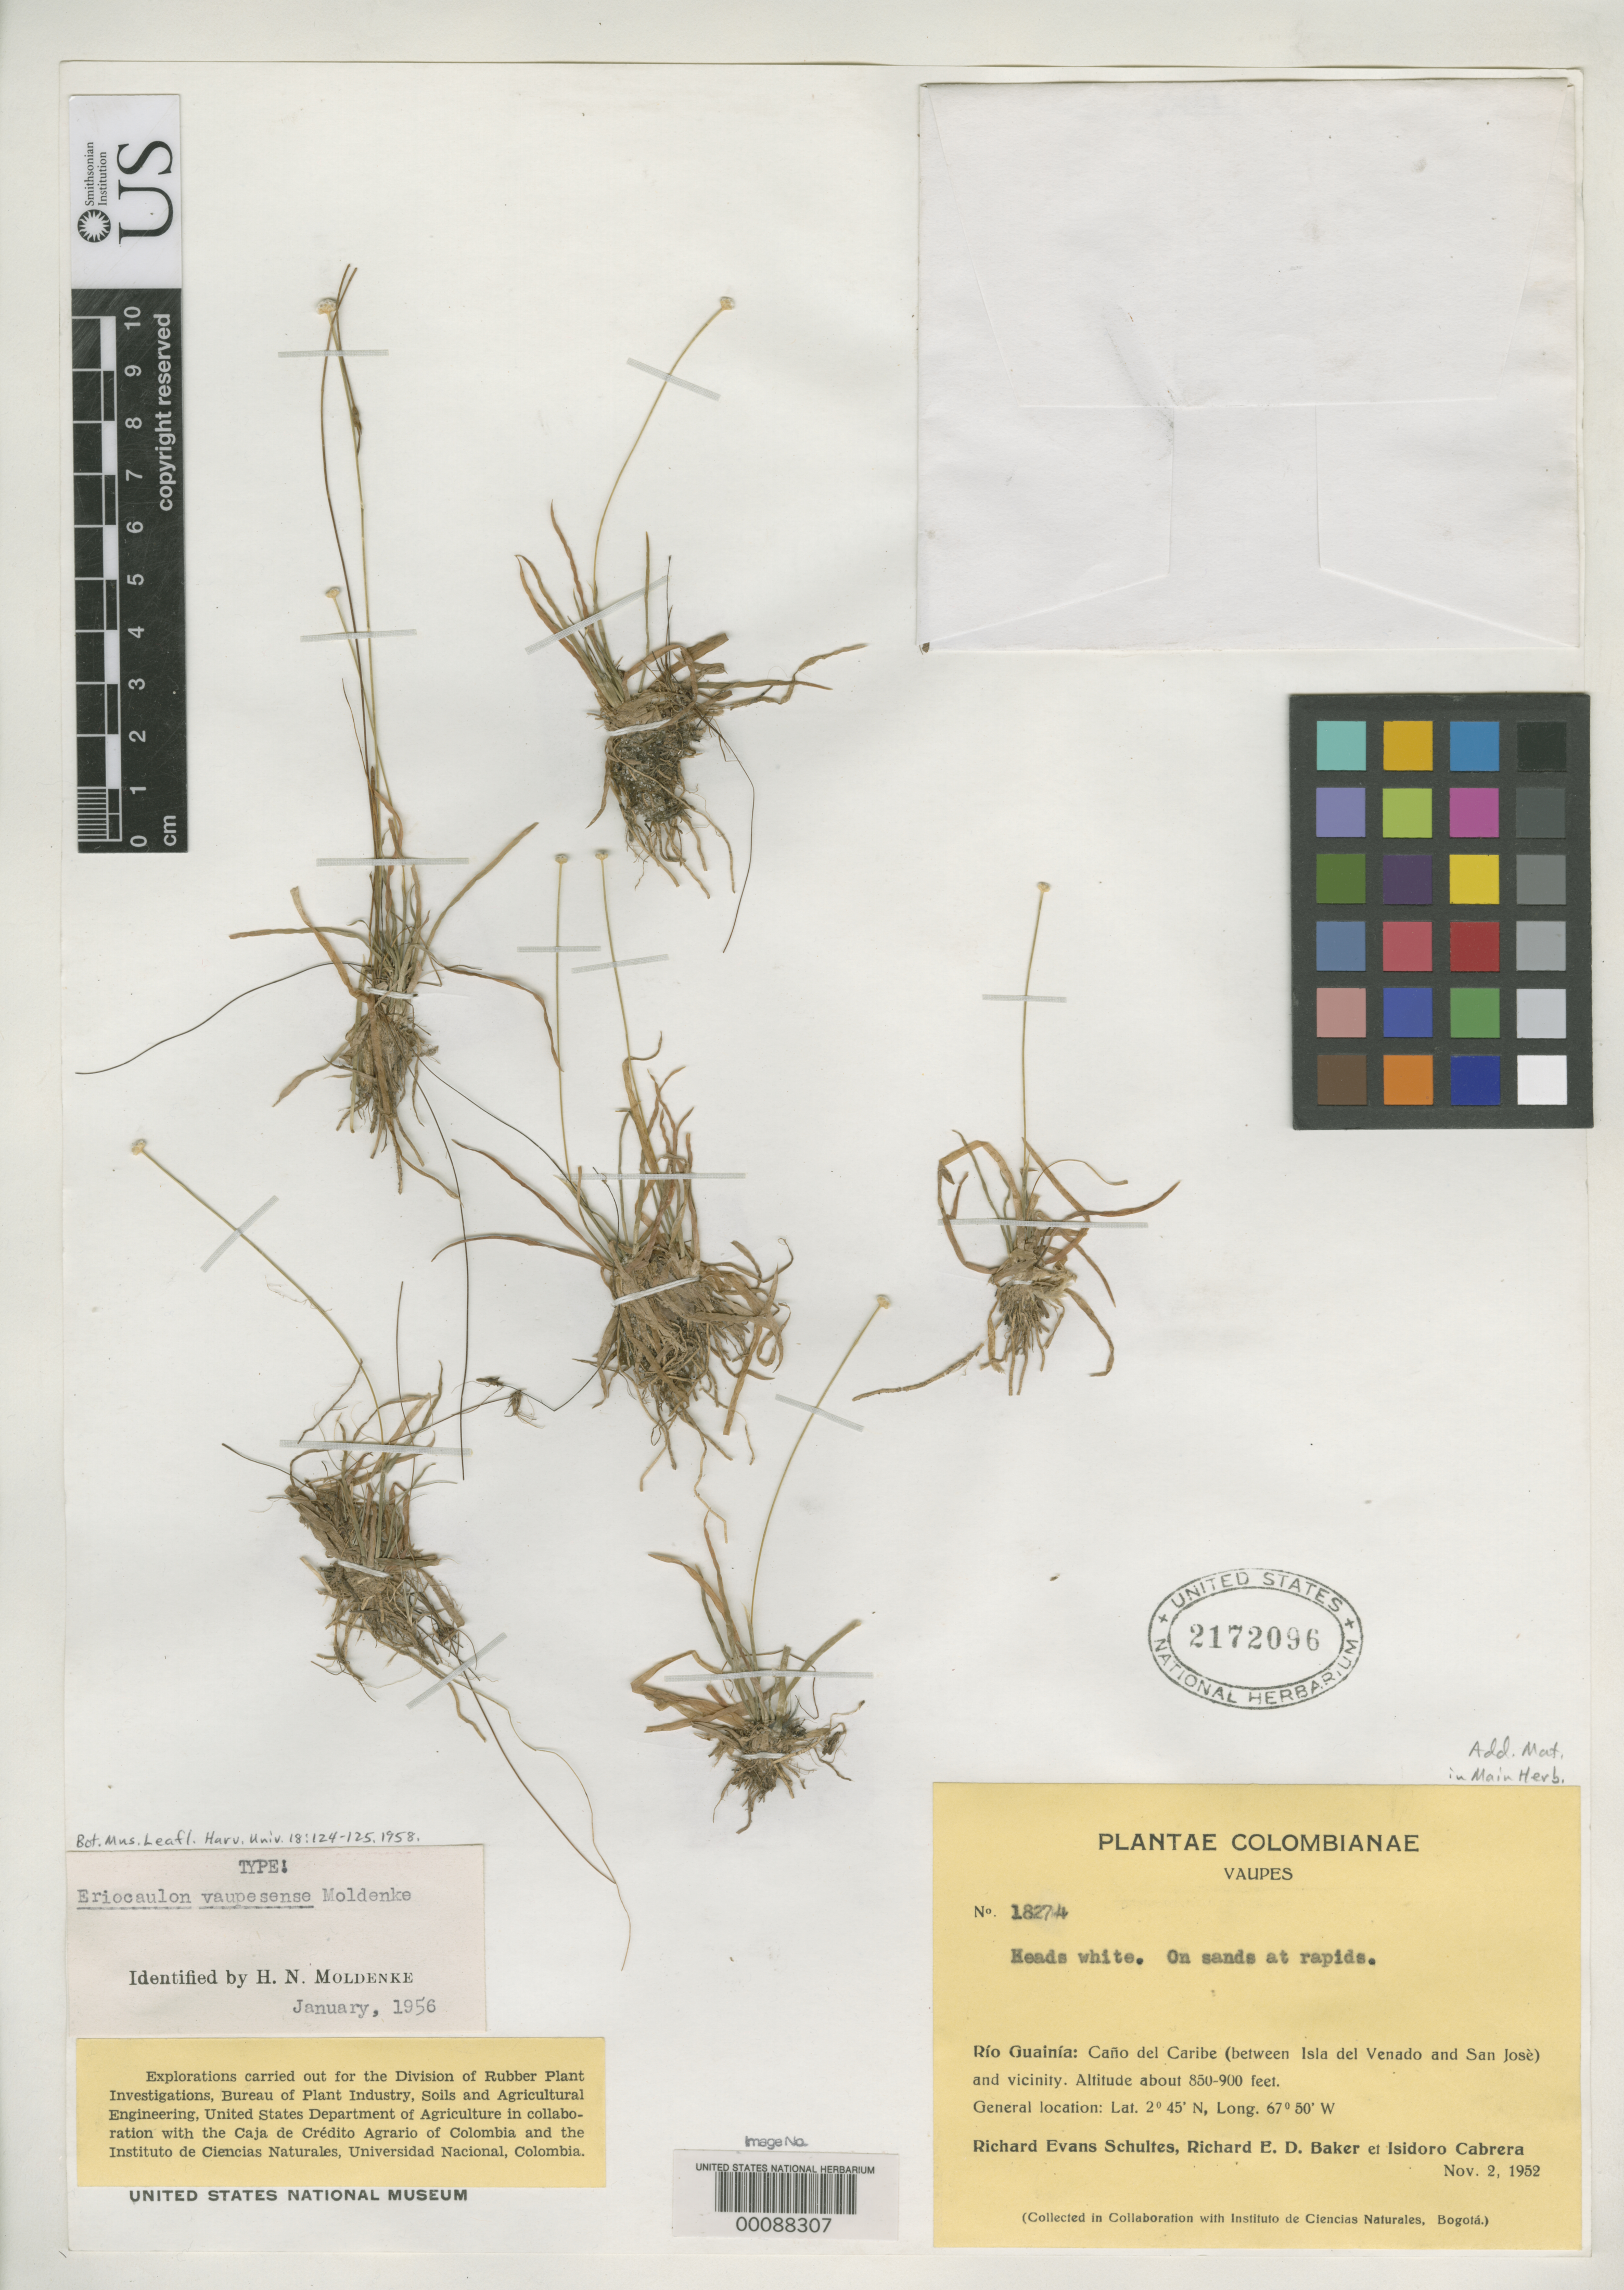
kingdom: Plantae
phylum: Tracheophyta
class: Liliopsida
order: Poales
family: Eriocaulaceae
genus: Eriocaulon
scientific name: Eriocaulon vaupesense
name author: Moldenke in R.E. Schult.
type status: Holotype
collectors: R. E. Schultes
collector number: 18274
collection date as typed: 02 Nov 1952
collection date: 1952-11-02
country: Colombia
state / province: Vaupés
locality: Rio Guainia, between Isla del Venado and San Jose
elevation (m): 259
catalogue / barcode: US 2172096